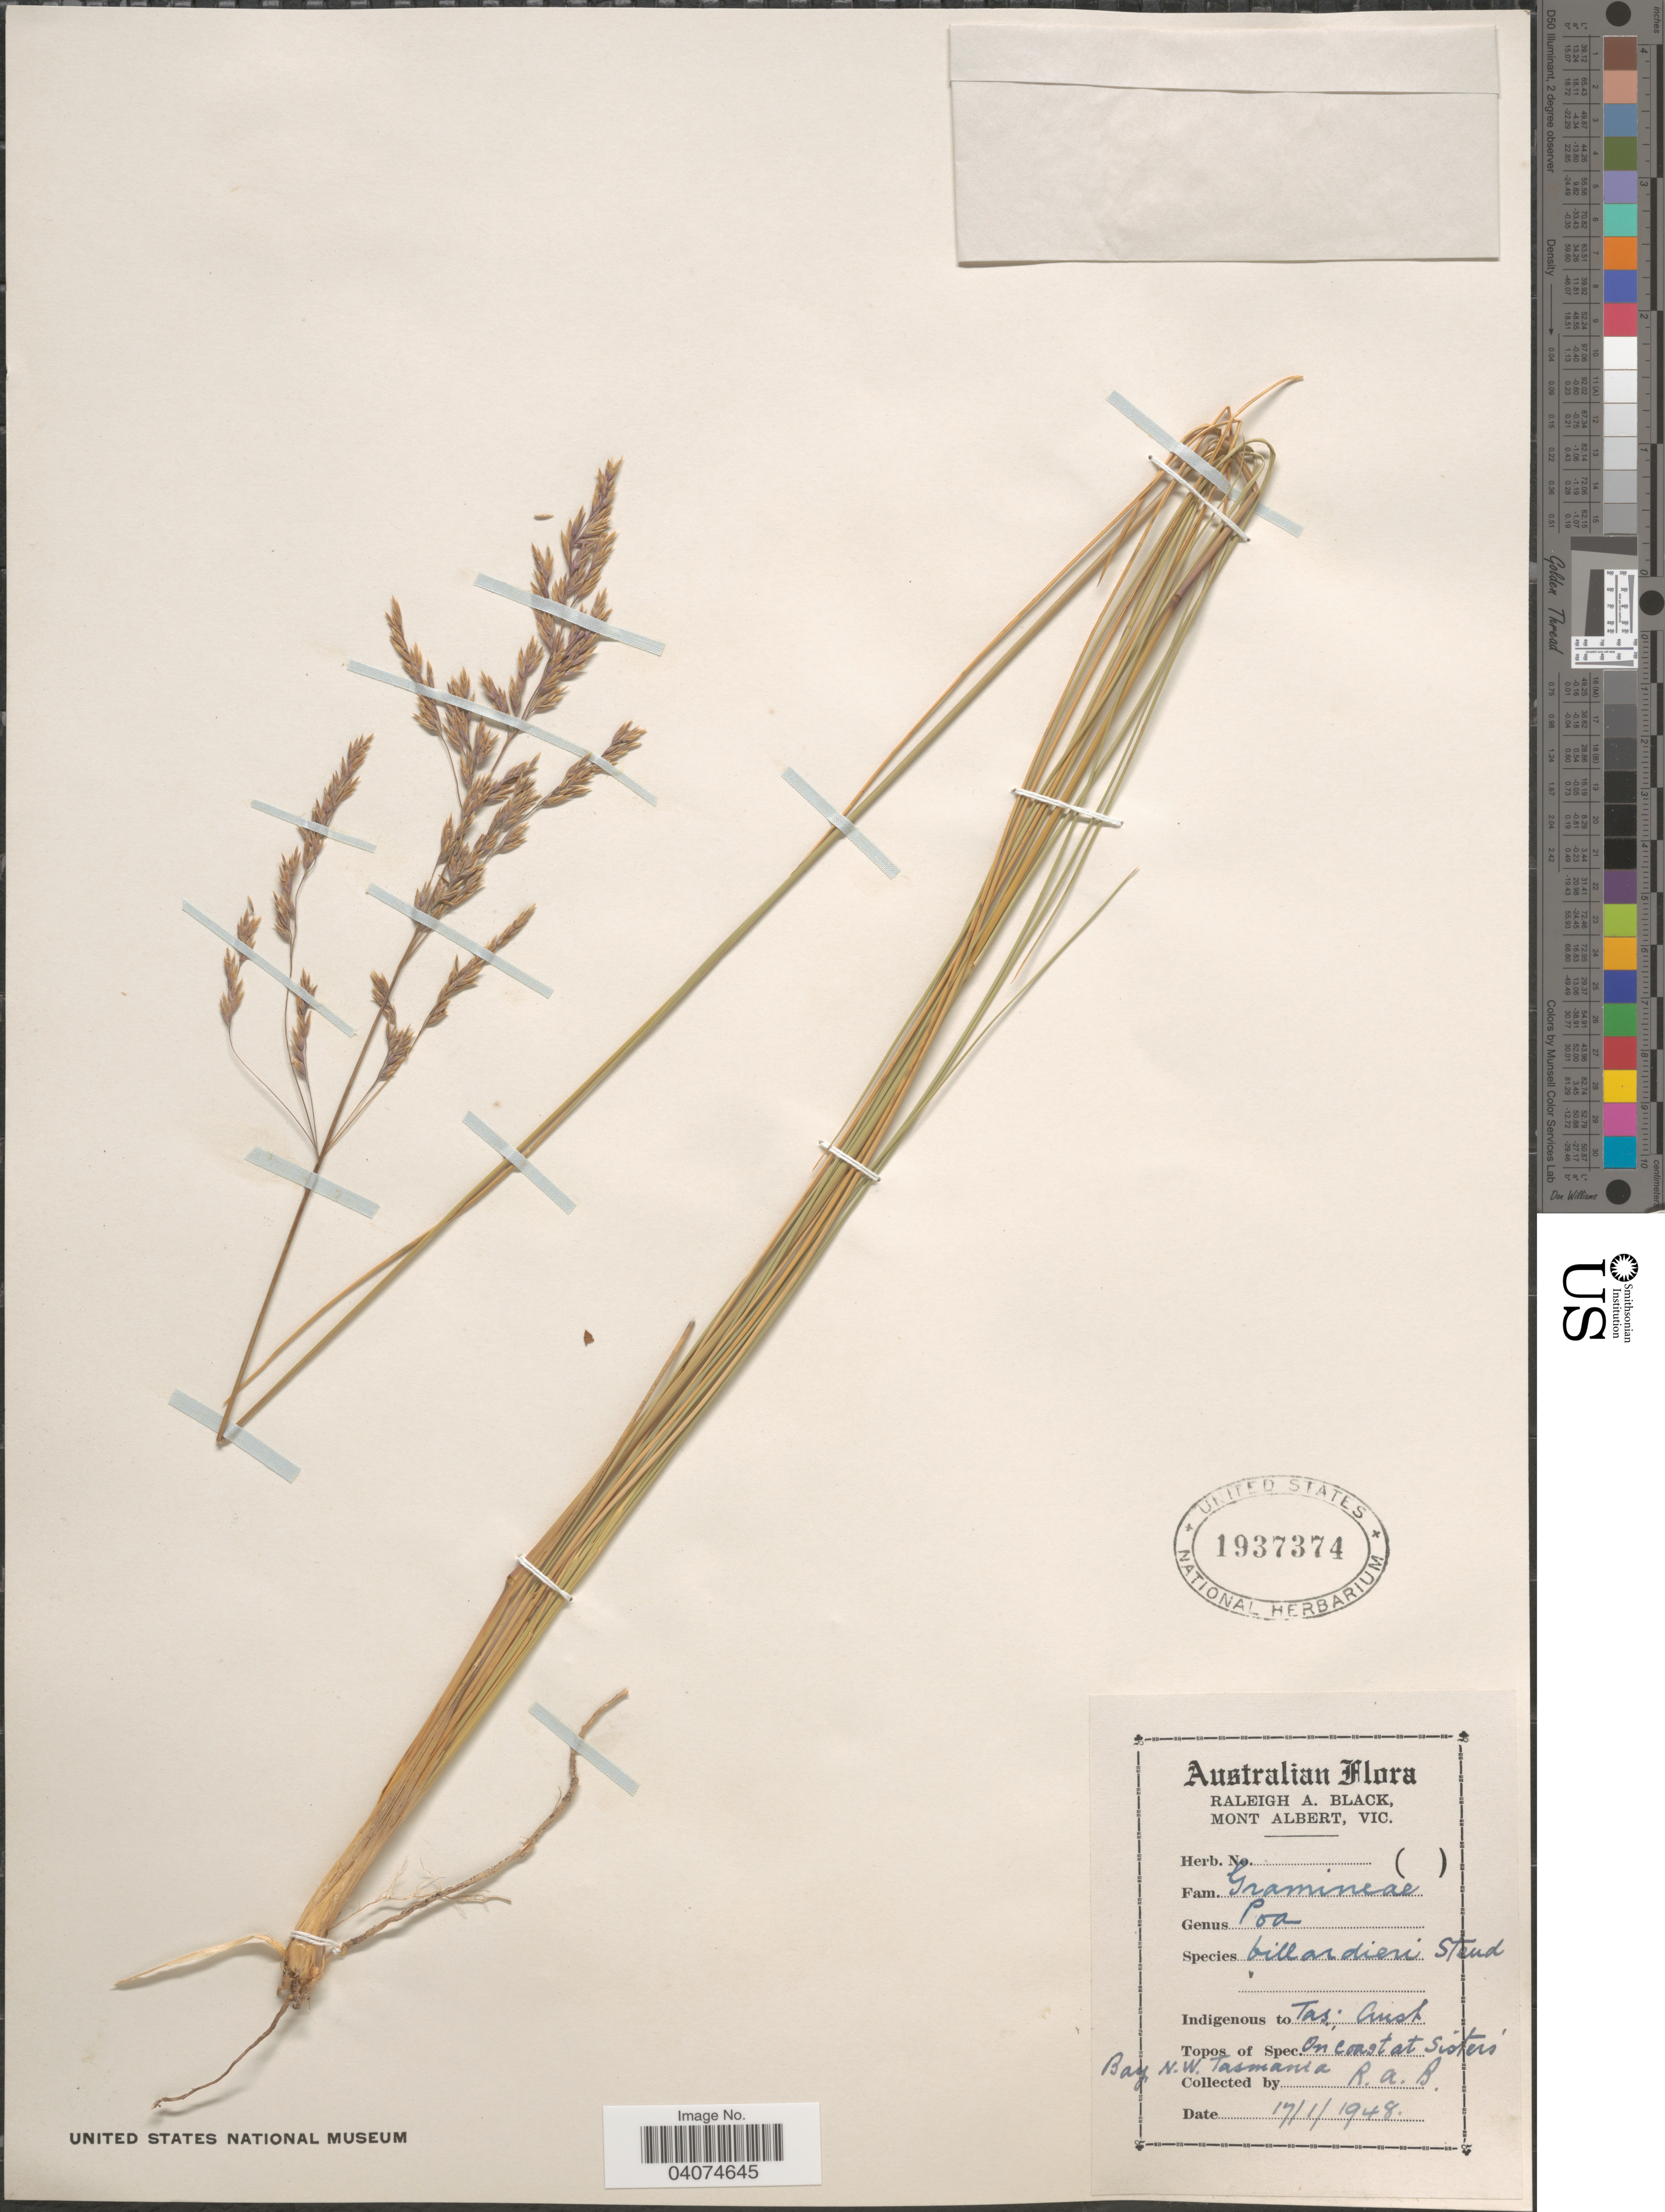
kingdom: Plantae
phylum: Tracheophyta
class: Liliopsida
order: Poales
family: Poaceae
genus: Poa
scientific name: Poa labillardierei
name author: Steud.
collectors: R. A. Black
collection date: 1948-01-17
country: Australia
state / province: Tasmania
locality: On coast at Sister's Bay, N.W. Tasmania.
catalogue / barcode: US 1937374